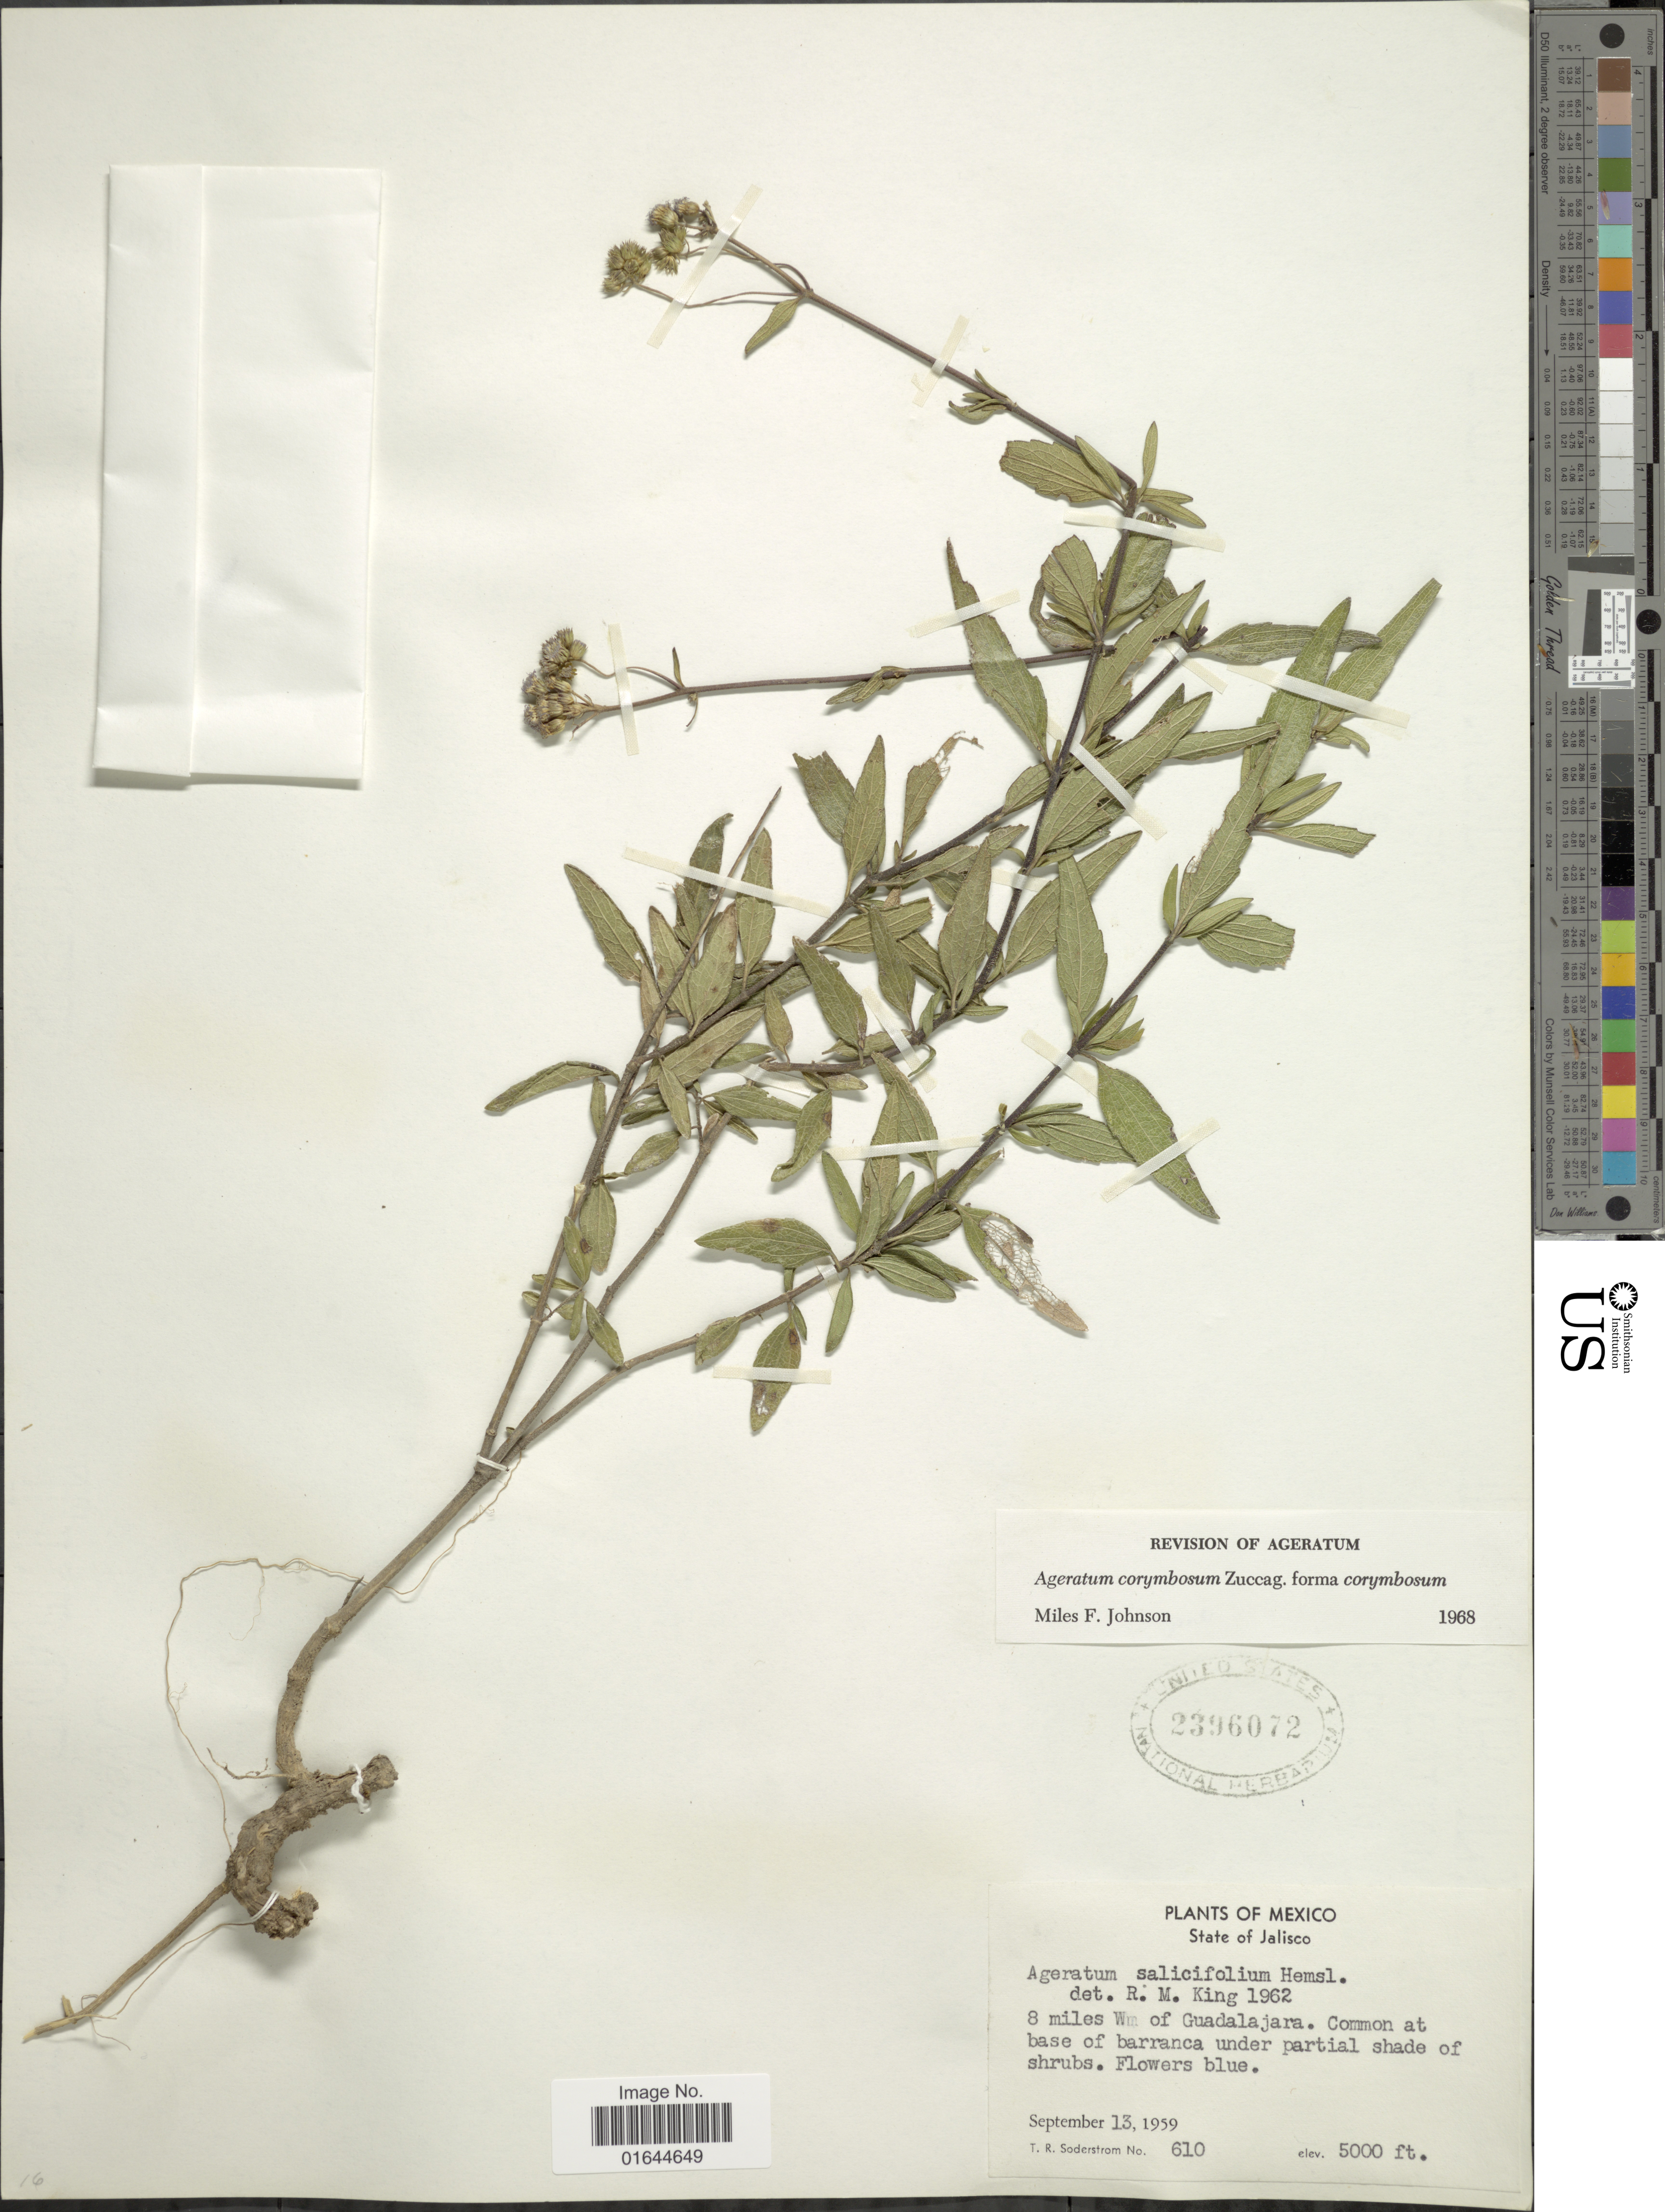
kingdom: Plantae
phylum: Tracheophyta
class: Magnoliopsida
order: Asterales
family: Asteraceae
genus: Ageratum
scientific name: Ageratum corymbosum f. corymbosum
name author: Zuccagni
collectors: T. R. Soderstrom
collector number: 610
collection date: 1959-09-13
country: Mexico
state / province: Jalisco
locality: Mexico, State of Jalisco, 8 miles Wm f Guadalajara.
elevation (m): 1524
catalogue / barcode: US 2396072